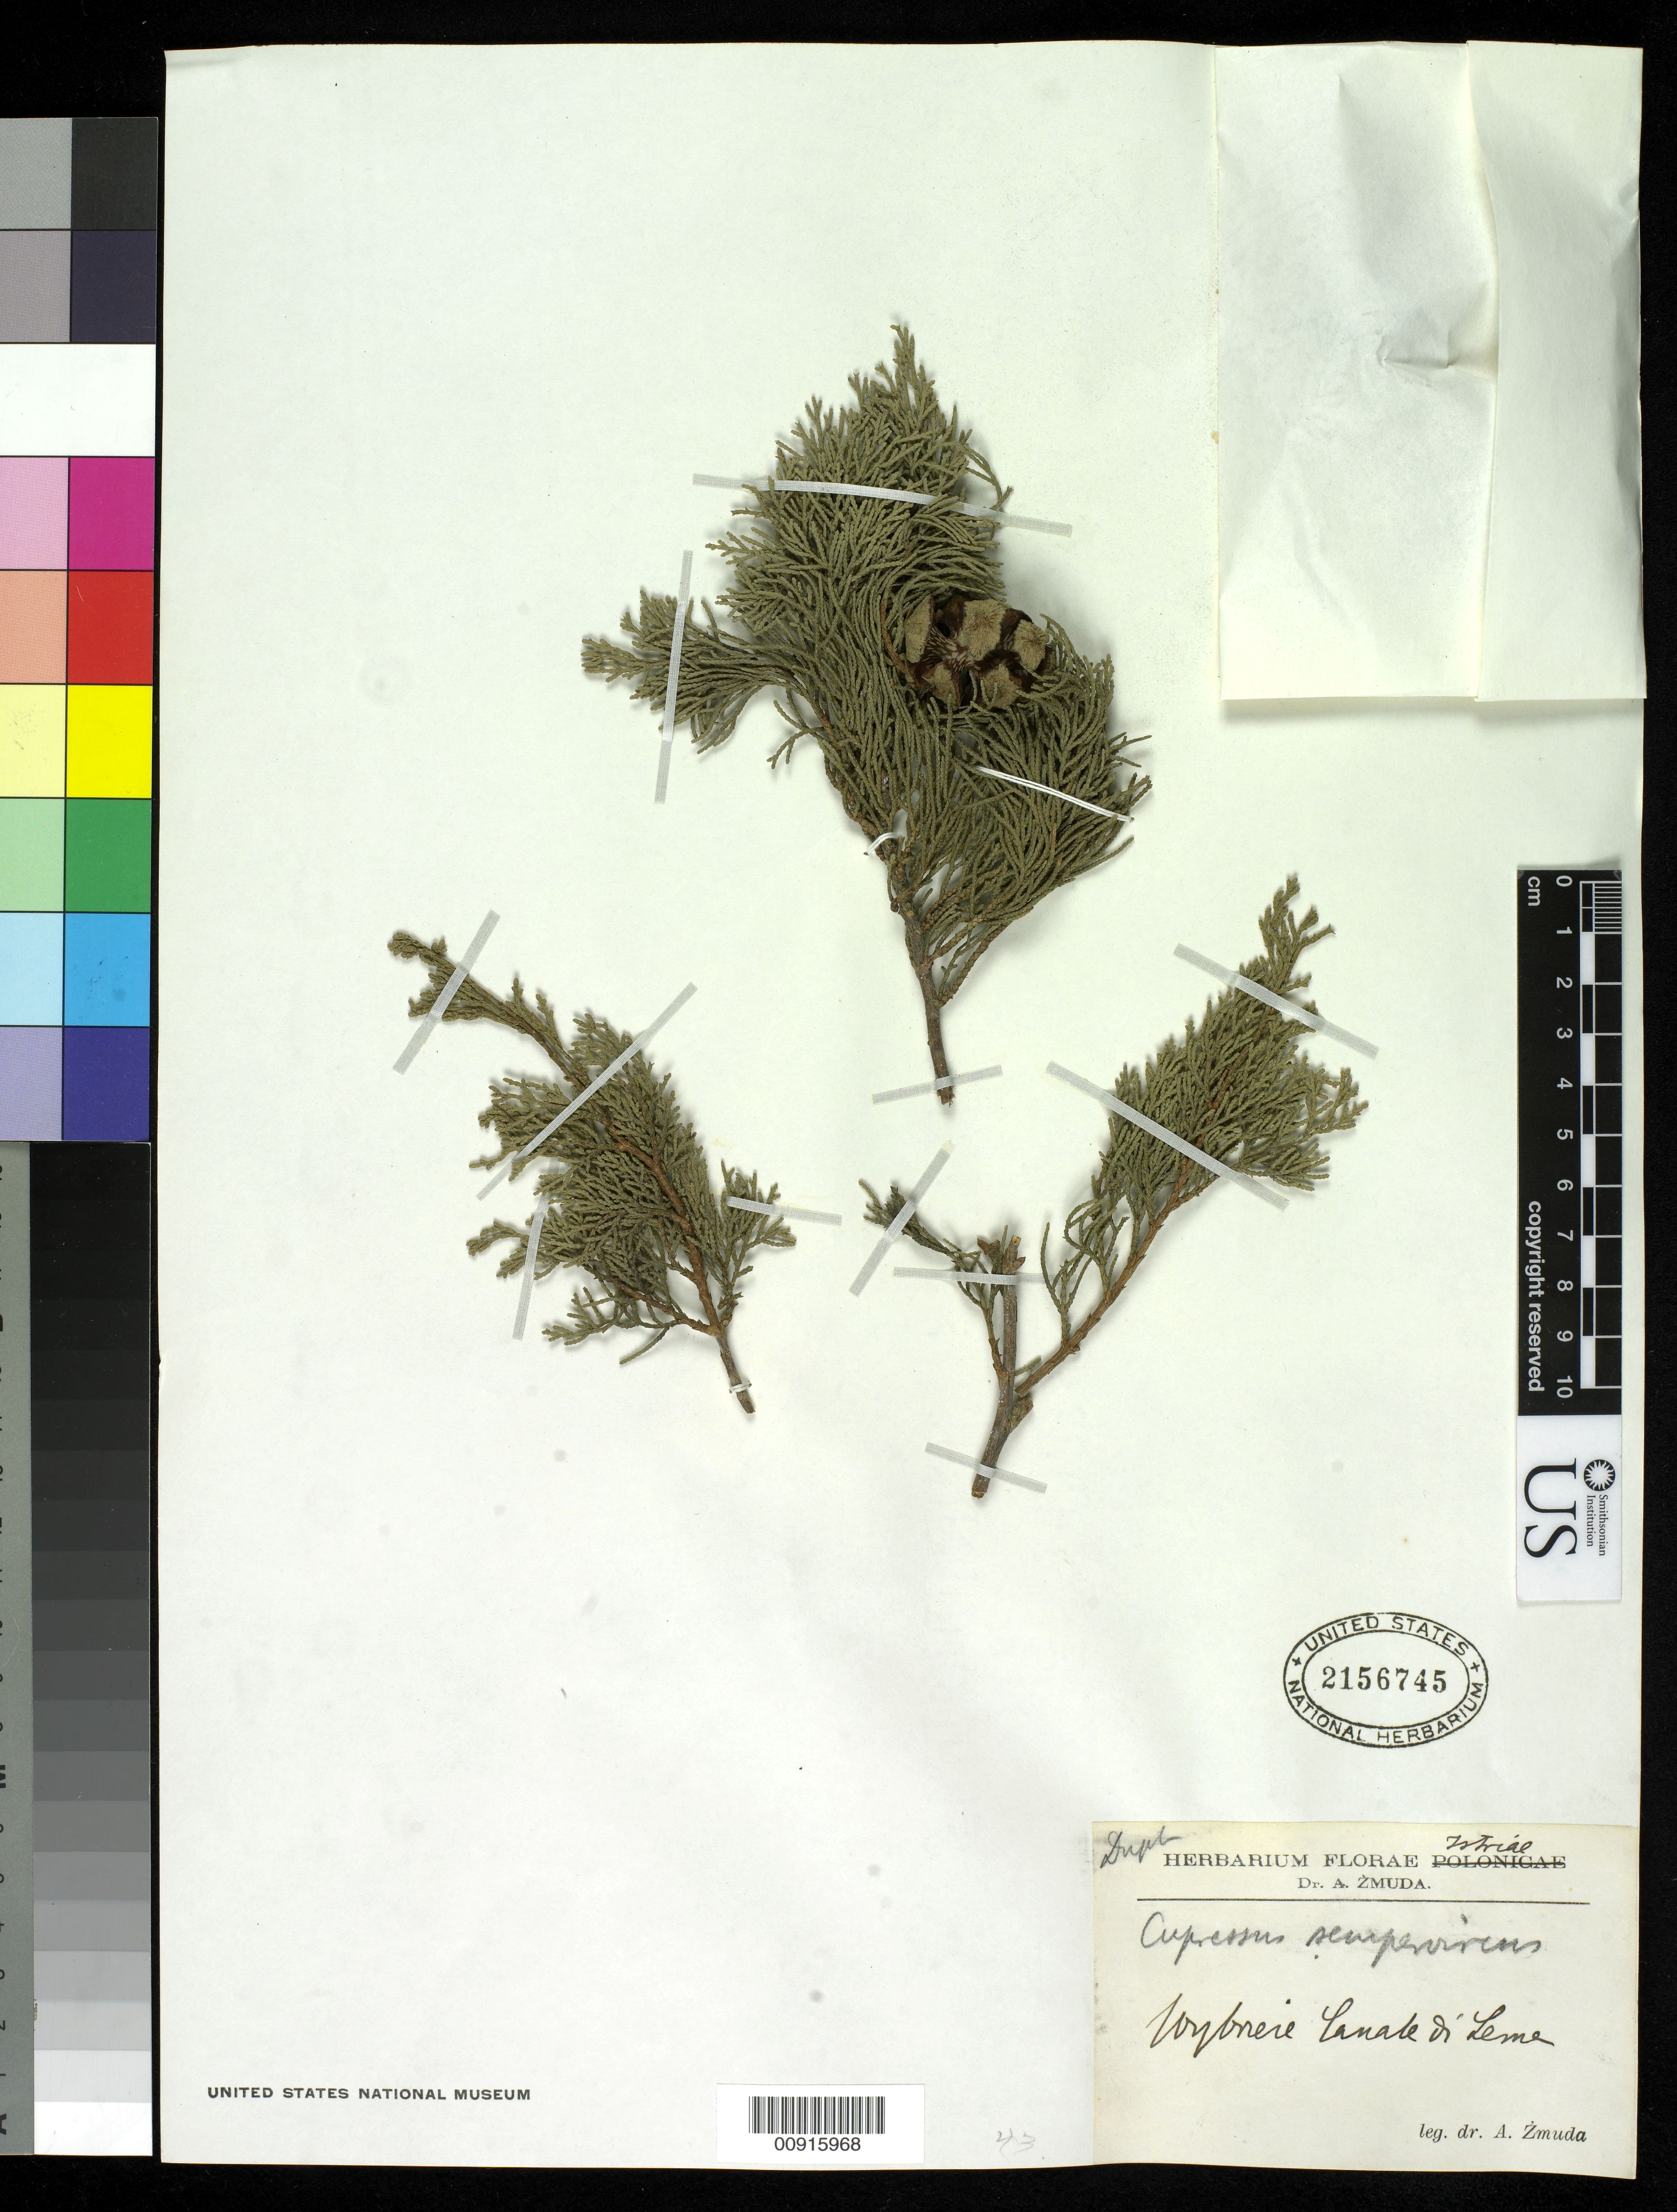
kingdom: Plantae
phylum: Tracheophyta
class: Pinopsida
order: Pinales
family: Cupressaceae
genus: Cupressus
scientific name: Cupressus sempervirens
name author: L.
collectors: L. Zmuda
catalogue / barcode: US 2156745